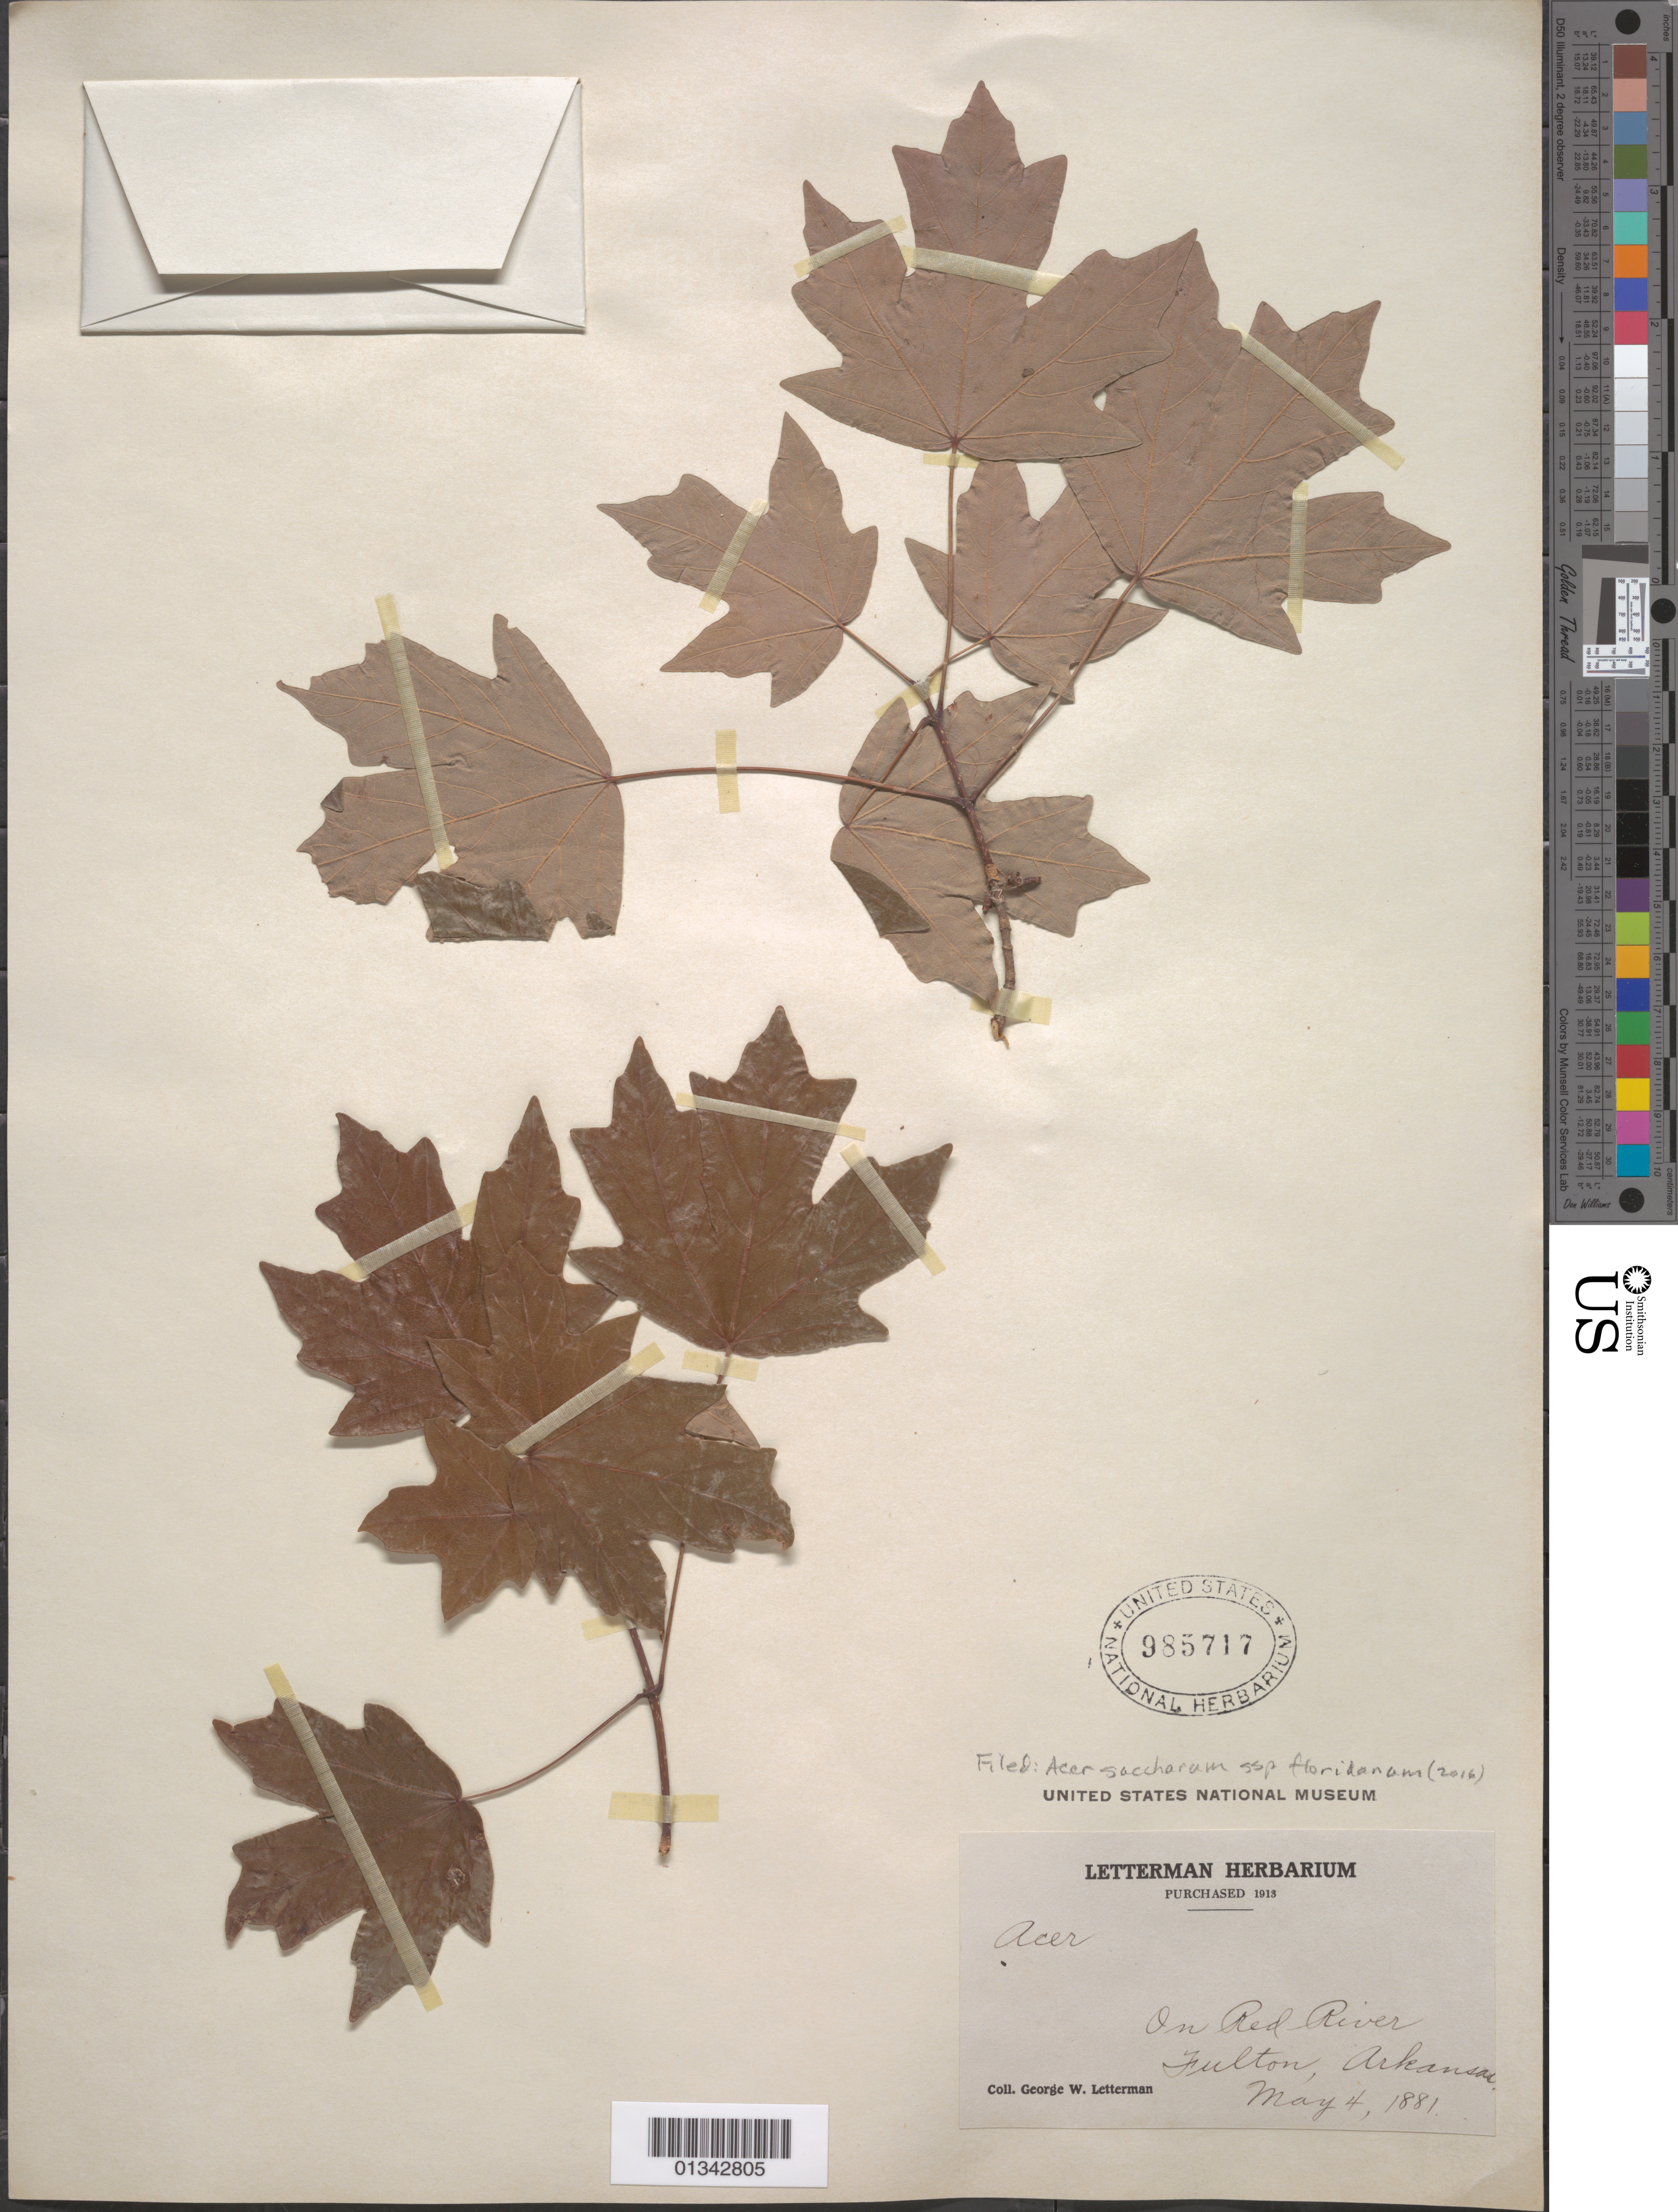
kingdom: Plantae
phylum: Tracheophyta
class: Magnoliopsida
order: Sapindales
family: Sapindaceae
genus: Acer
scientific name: Acer saccharum subsp. floridanum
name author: (Chapm.) Desmarais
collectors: G. W. Letterman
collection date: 1881-05-04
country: United States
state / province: Arkansas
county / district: Hempstead County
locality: Red River, Fulton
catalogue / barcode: US 985717